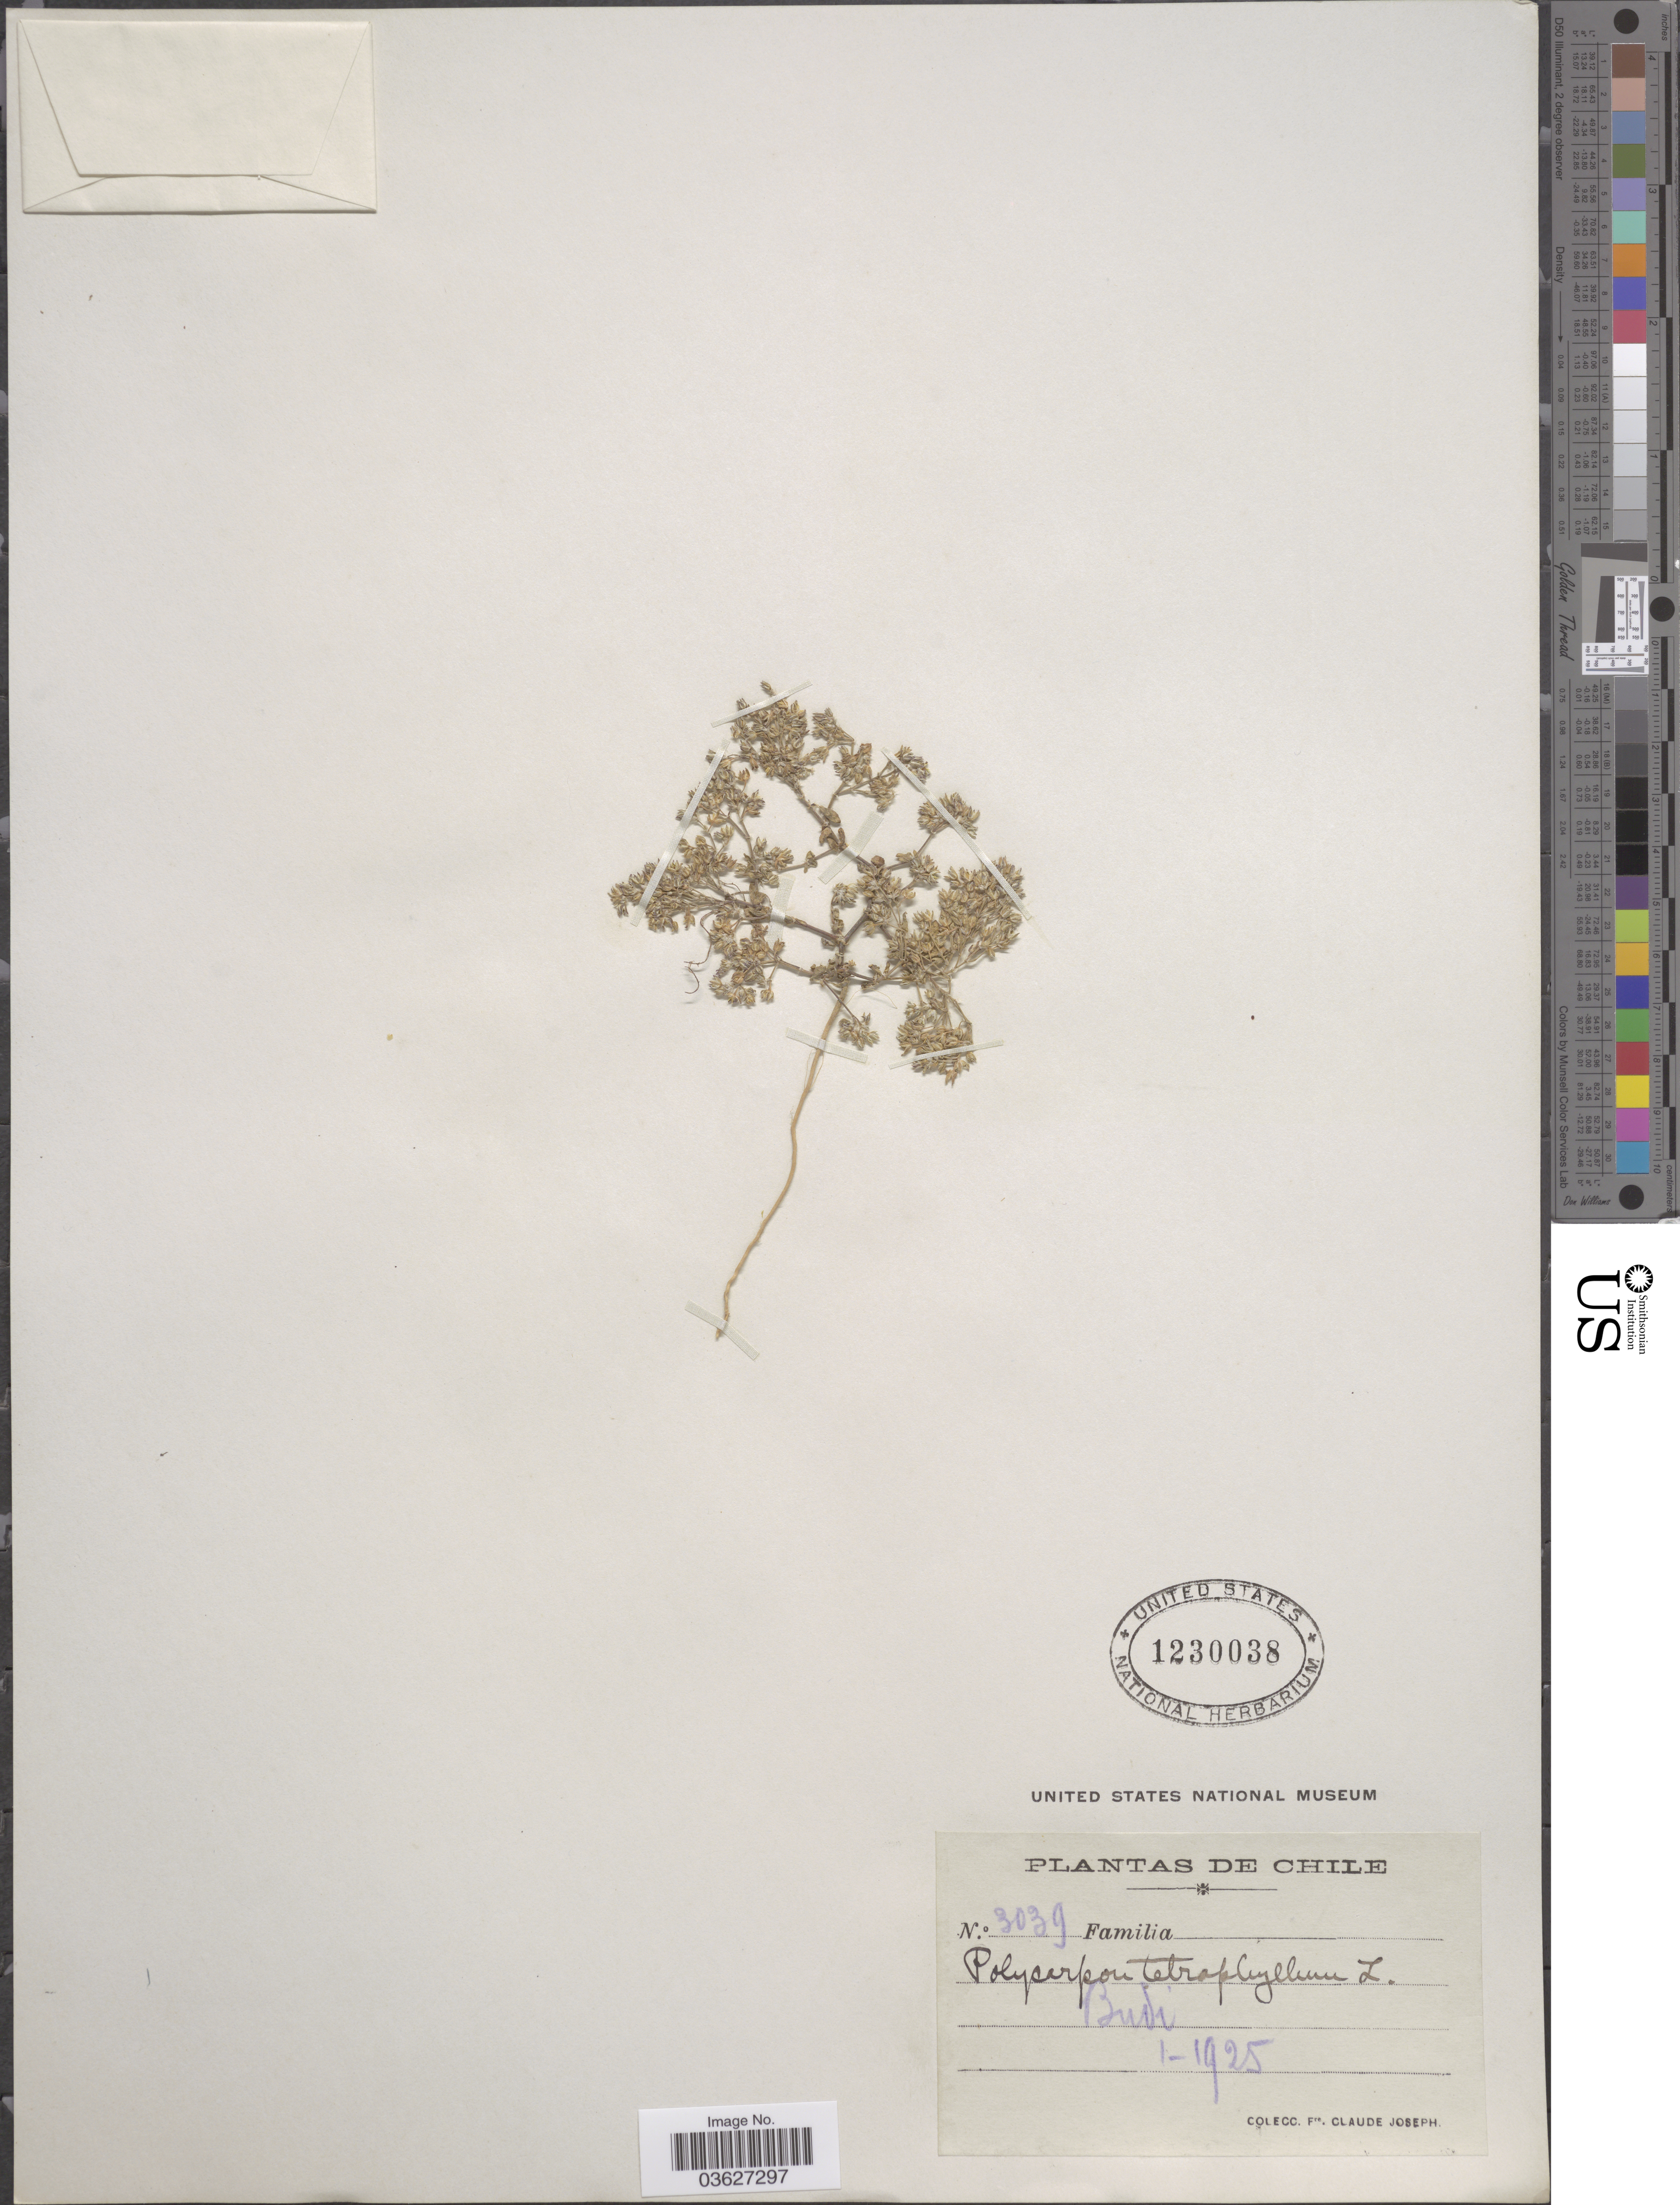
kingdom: Plantae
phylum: Tracheophyta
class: Magnoliopsida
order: Caryophyllales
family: Caryophyllaceae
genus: Polycarpon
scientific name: Polycarpon tetraphyllum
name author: (L.) L.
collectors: Bro. Claude-Joseph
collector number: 3039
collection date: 1925-01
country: Chile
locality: Budi.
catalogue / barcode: US 1230038